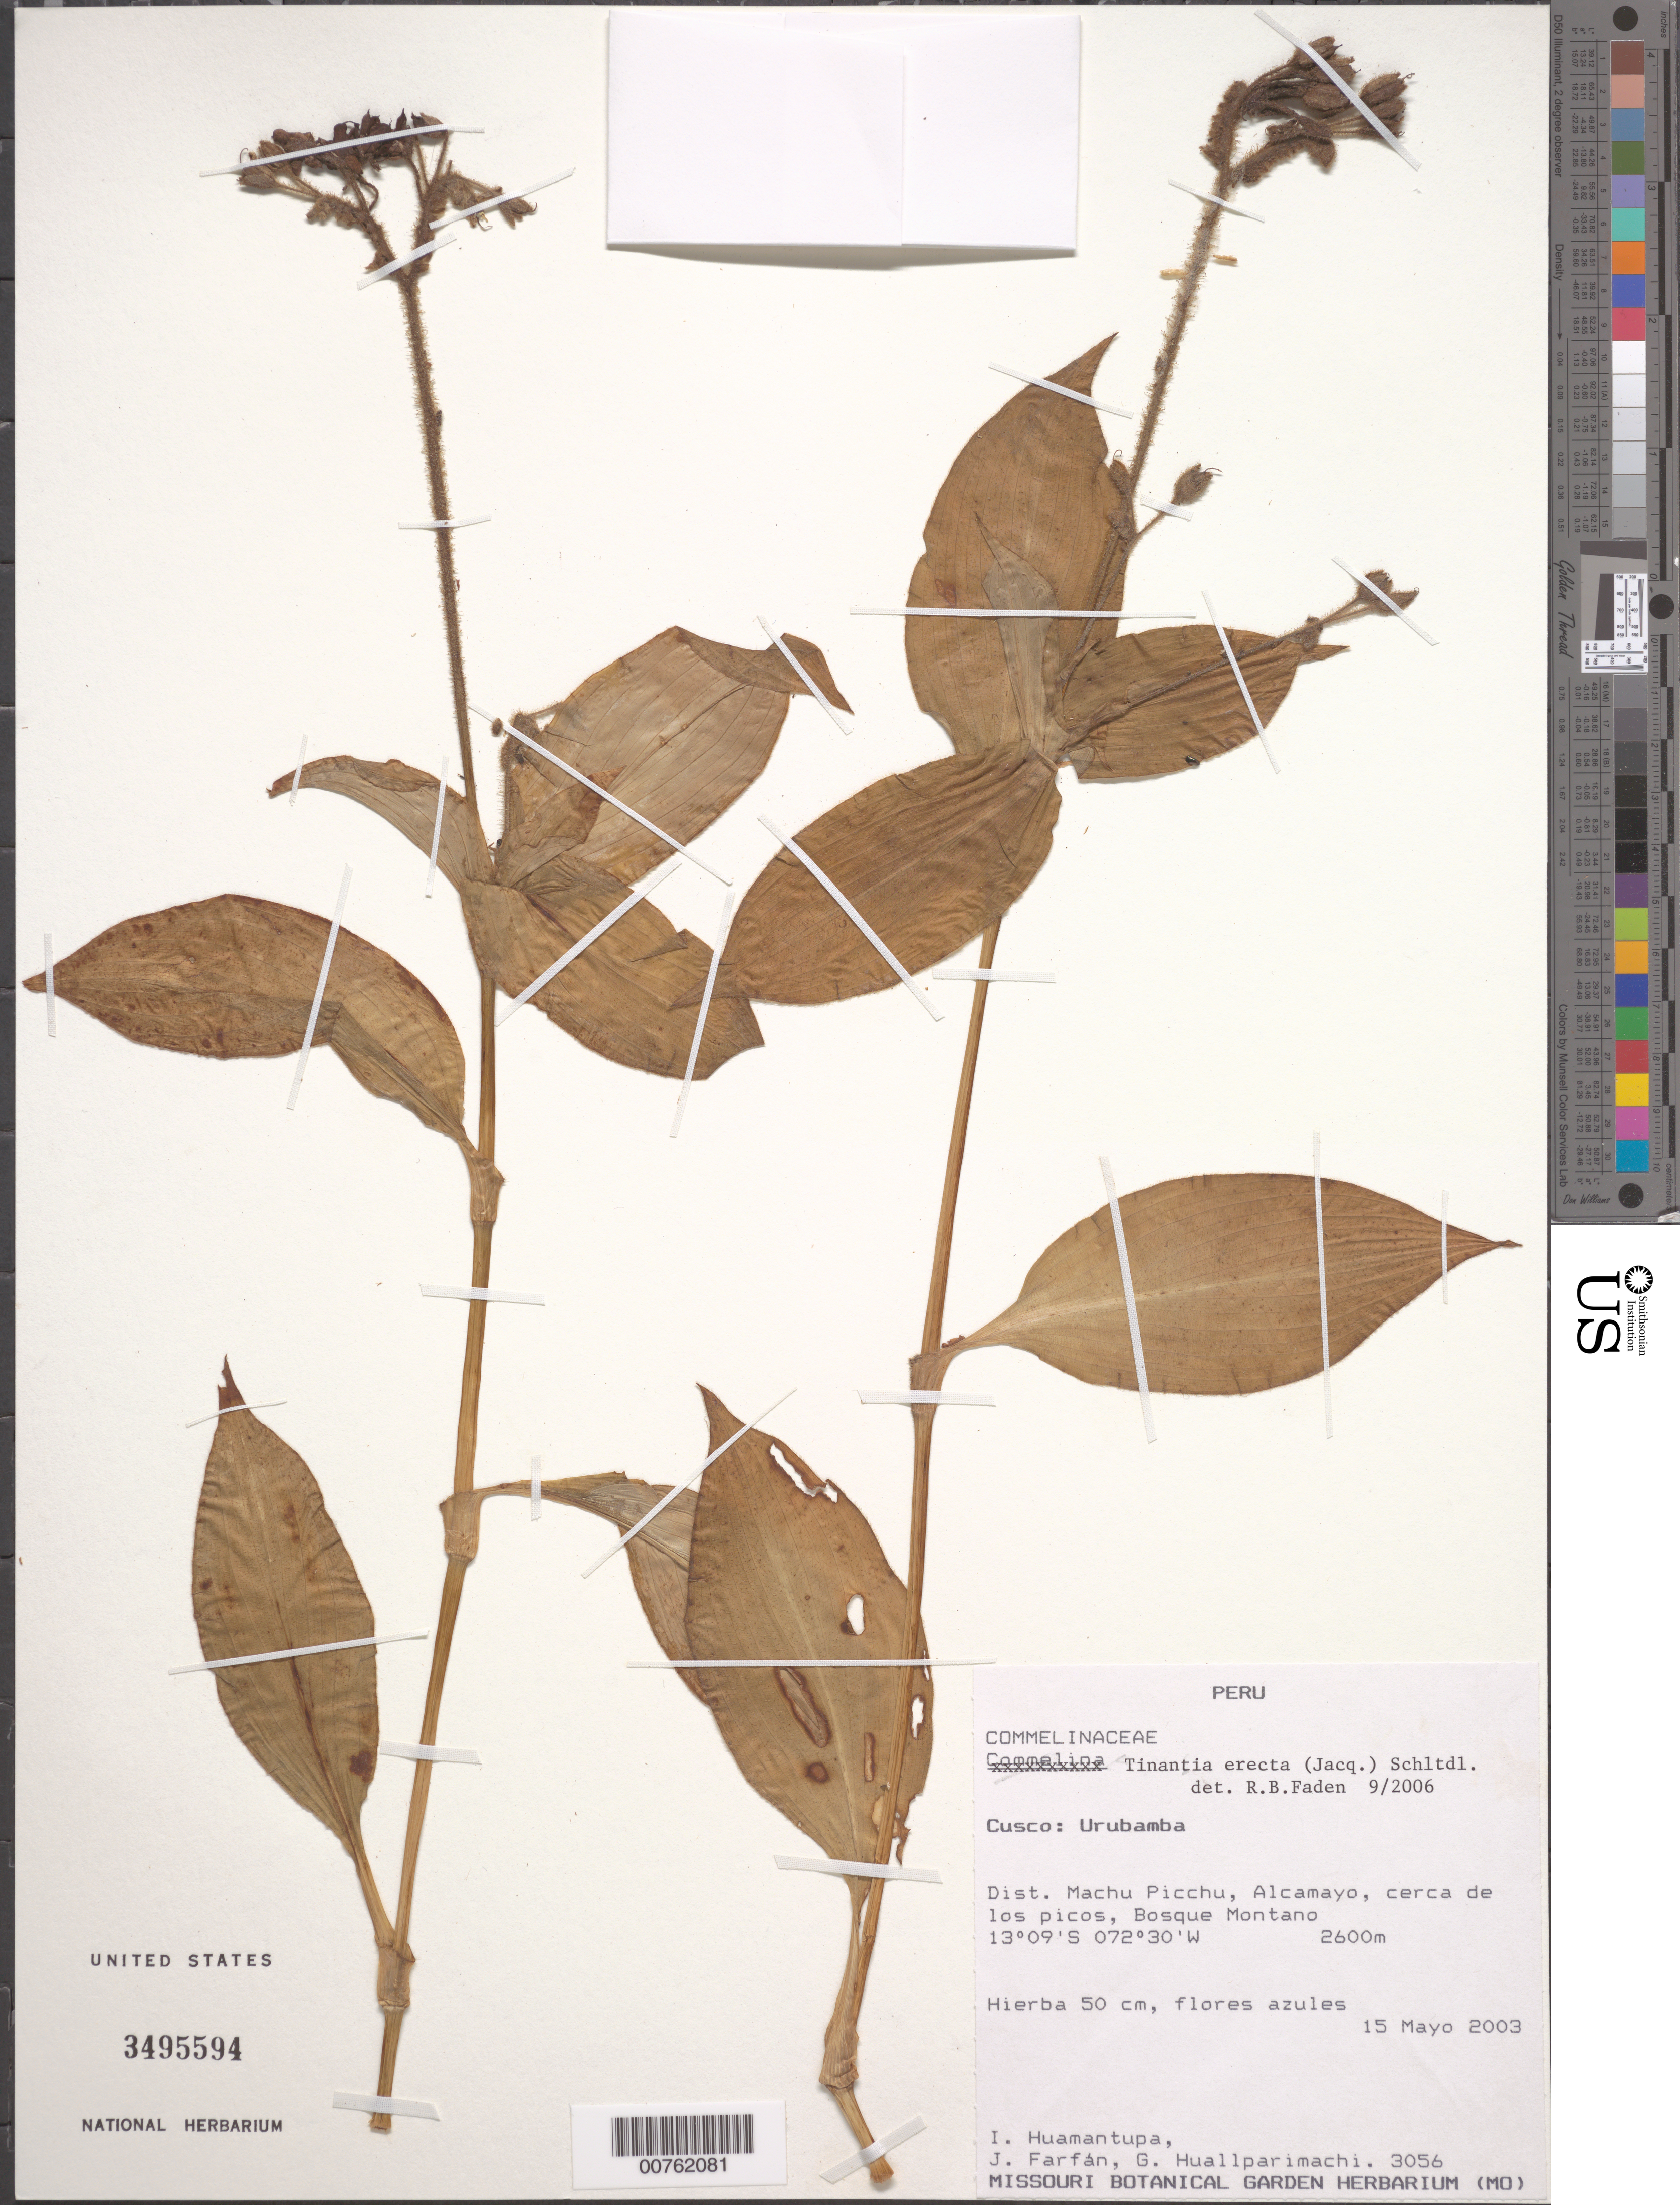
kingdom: Plantae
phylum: Tracheophyta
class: Liliopsida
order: Commelinales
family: Commelinaceae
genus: Tinantia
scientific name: Tinantia erecta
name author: (Jacq.) Fenzl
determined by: Faden, Robert B., (US), Smithsonian Institution - National Museum of Natural History (UNITED STATES)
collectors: I. Huamantupa et al.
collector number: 3056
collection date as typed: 15 May 2003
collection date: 2003-05-15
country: Peru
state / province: Cusco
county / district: Urubamba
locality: Alcamayo, cerca de los picos, Bosque Montano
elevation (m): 2600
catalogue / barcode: US 3495594